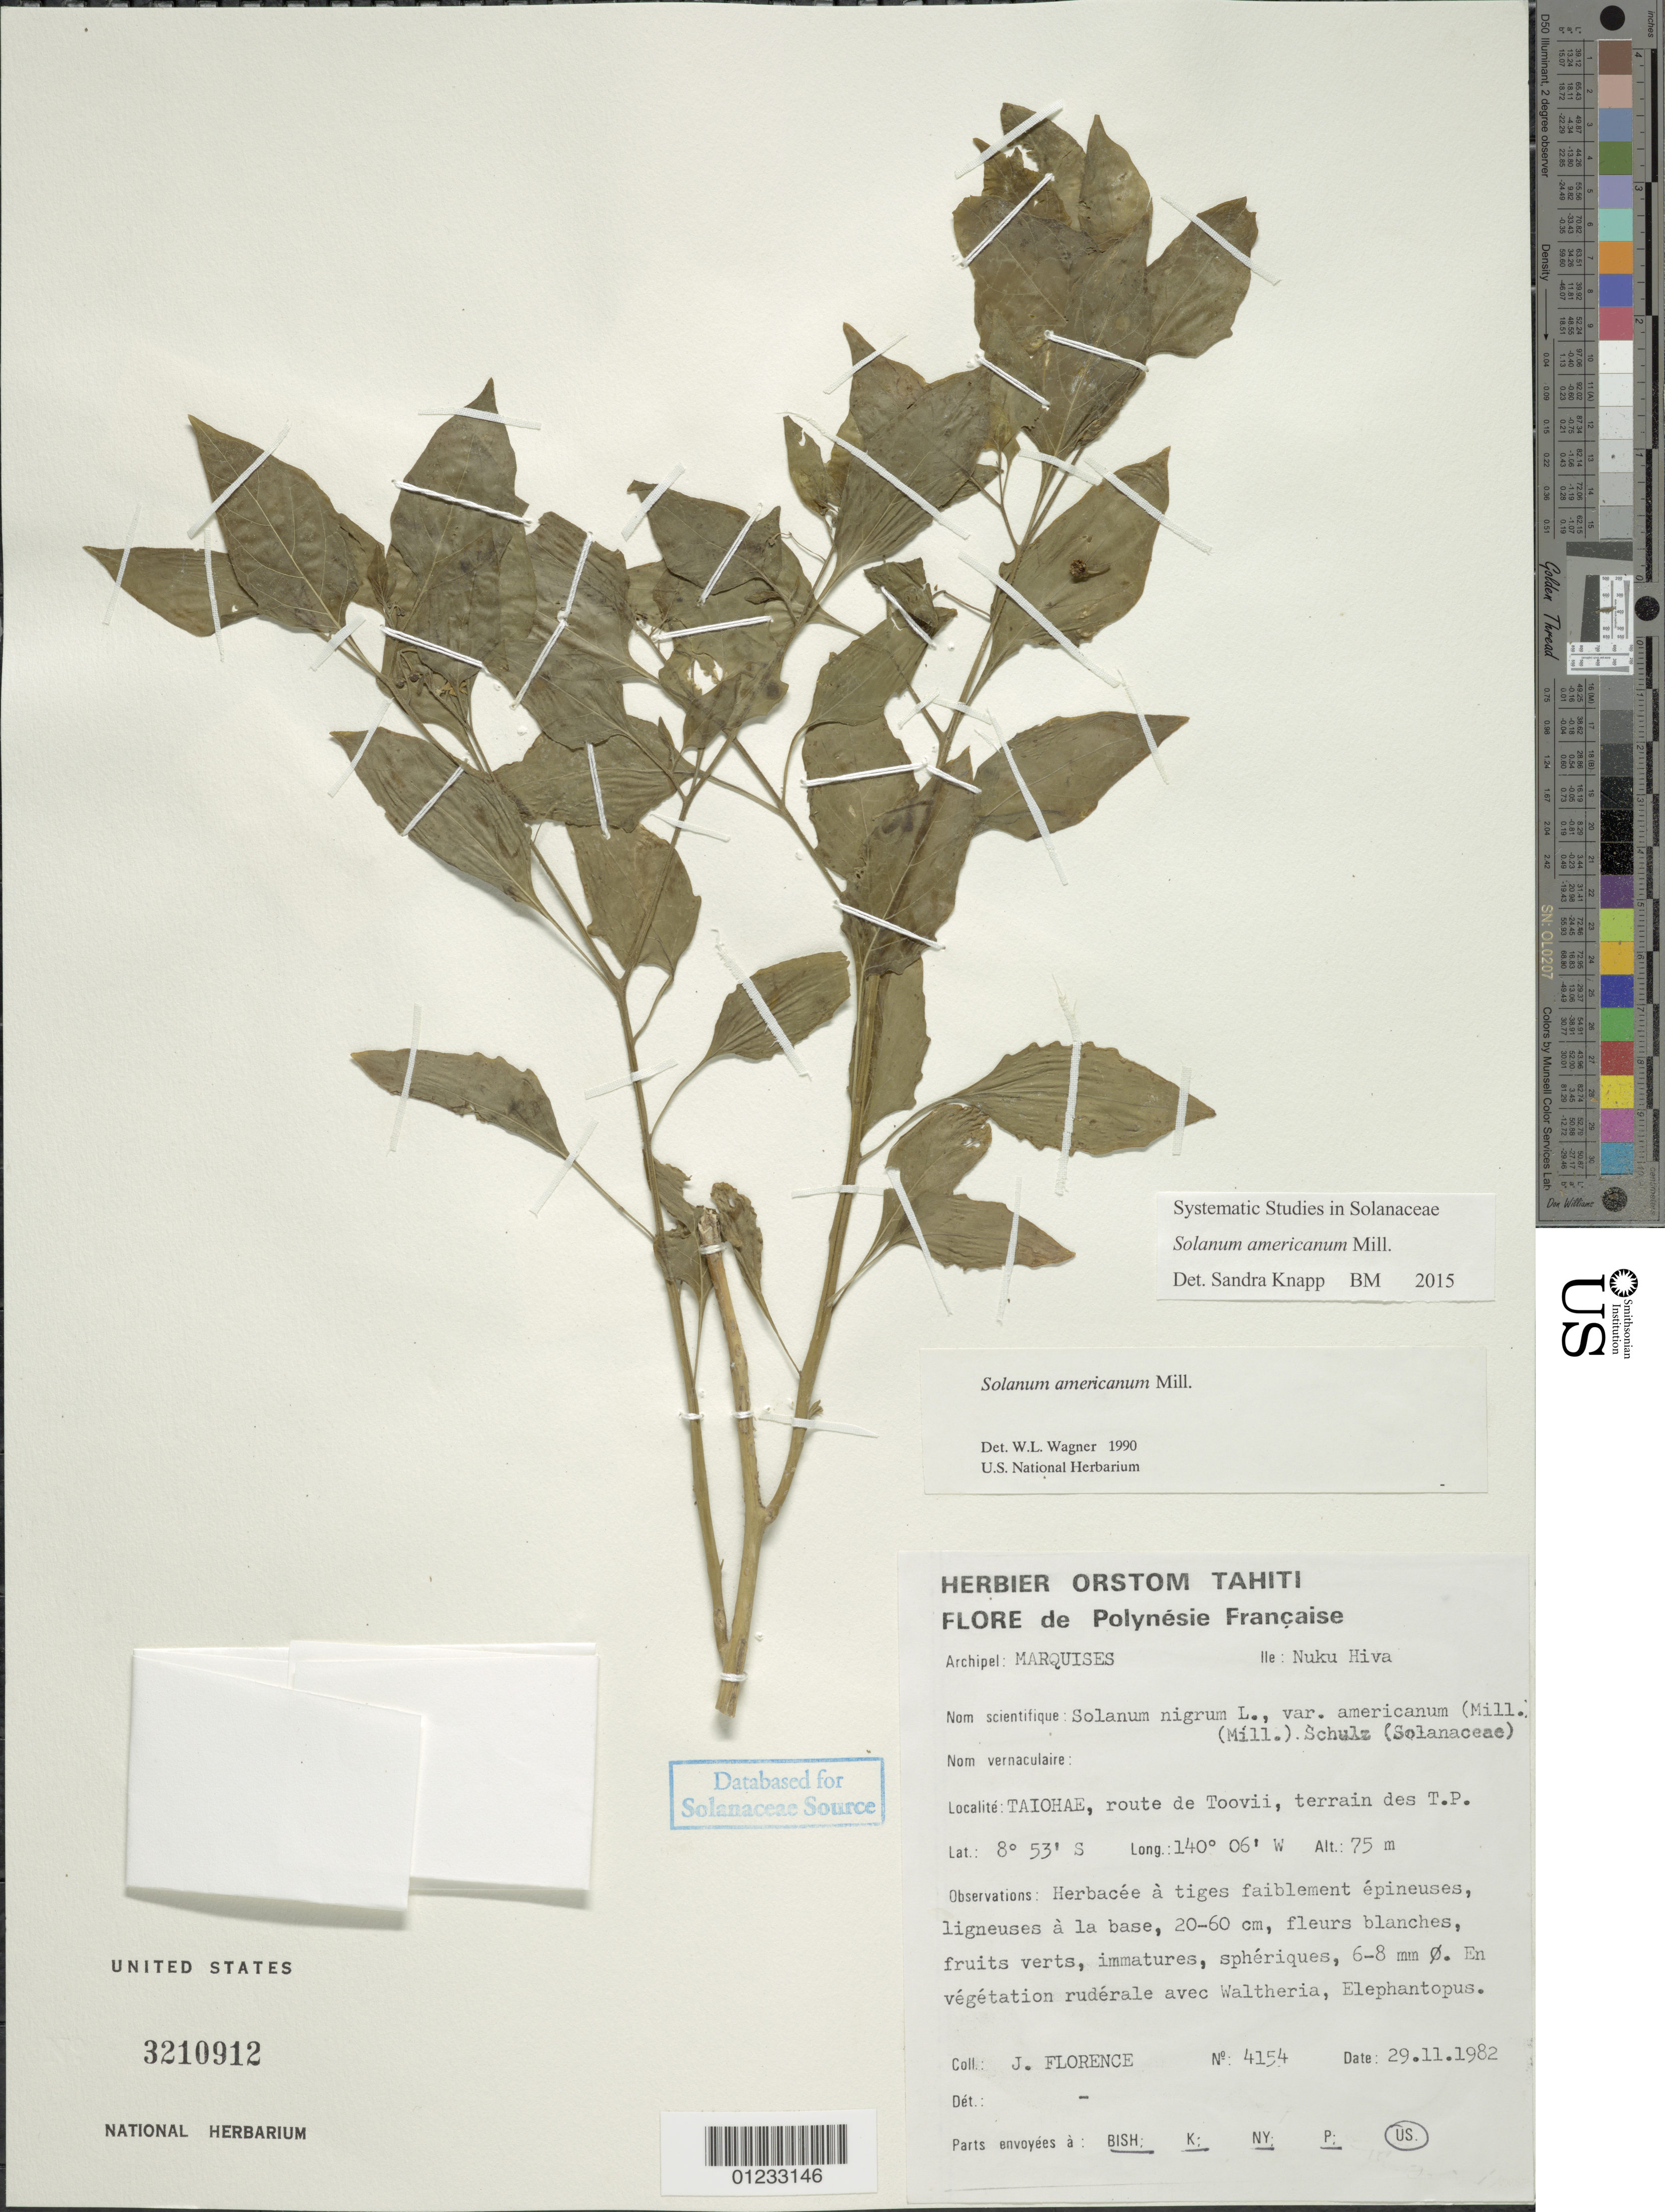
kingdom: Plantae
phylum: Tracheophyta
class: Magnoliopsida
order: Solanales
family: Solanaceae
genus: Solanum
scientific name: Solanum americanum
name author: Mill.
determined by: Wagner, W. L., (BOT), Smithsonian Institution - National Museum of Natural History (UNITED STATES)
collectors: J. Florence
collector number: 4154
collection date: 1982-11-29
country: French Polynesia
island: Nuku Hiva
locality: Taiohae, route de Toovii, terrain des T.P.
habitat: En végétation rudérale avec Waltheria, Pseudoelephantopus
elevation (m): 75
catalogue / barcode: US 3210912